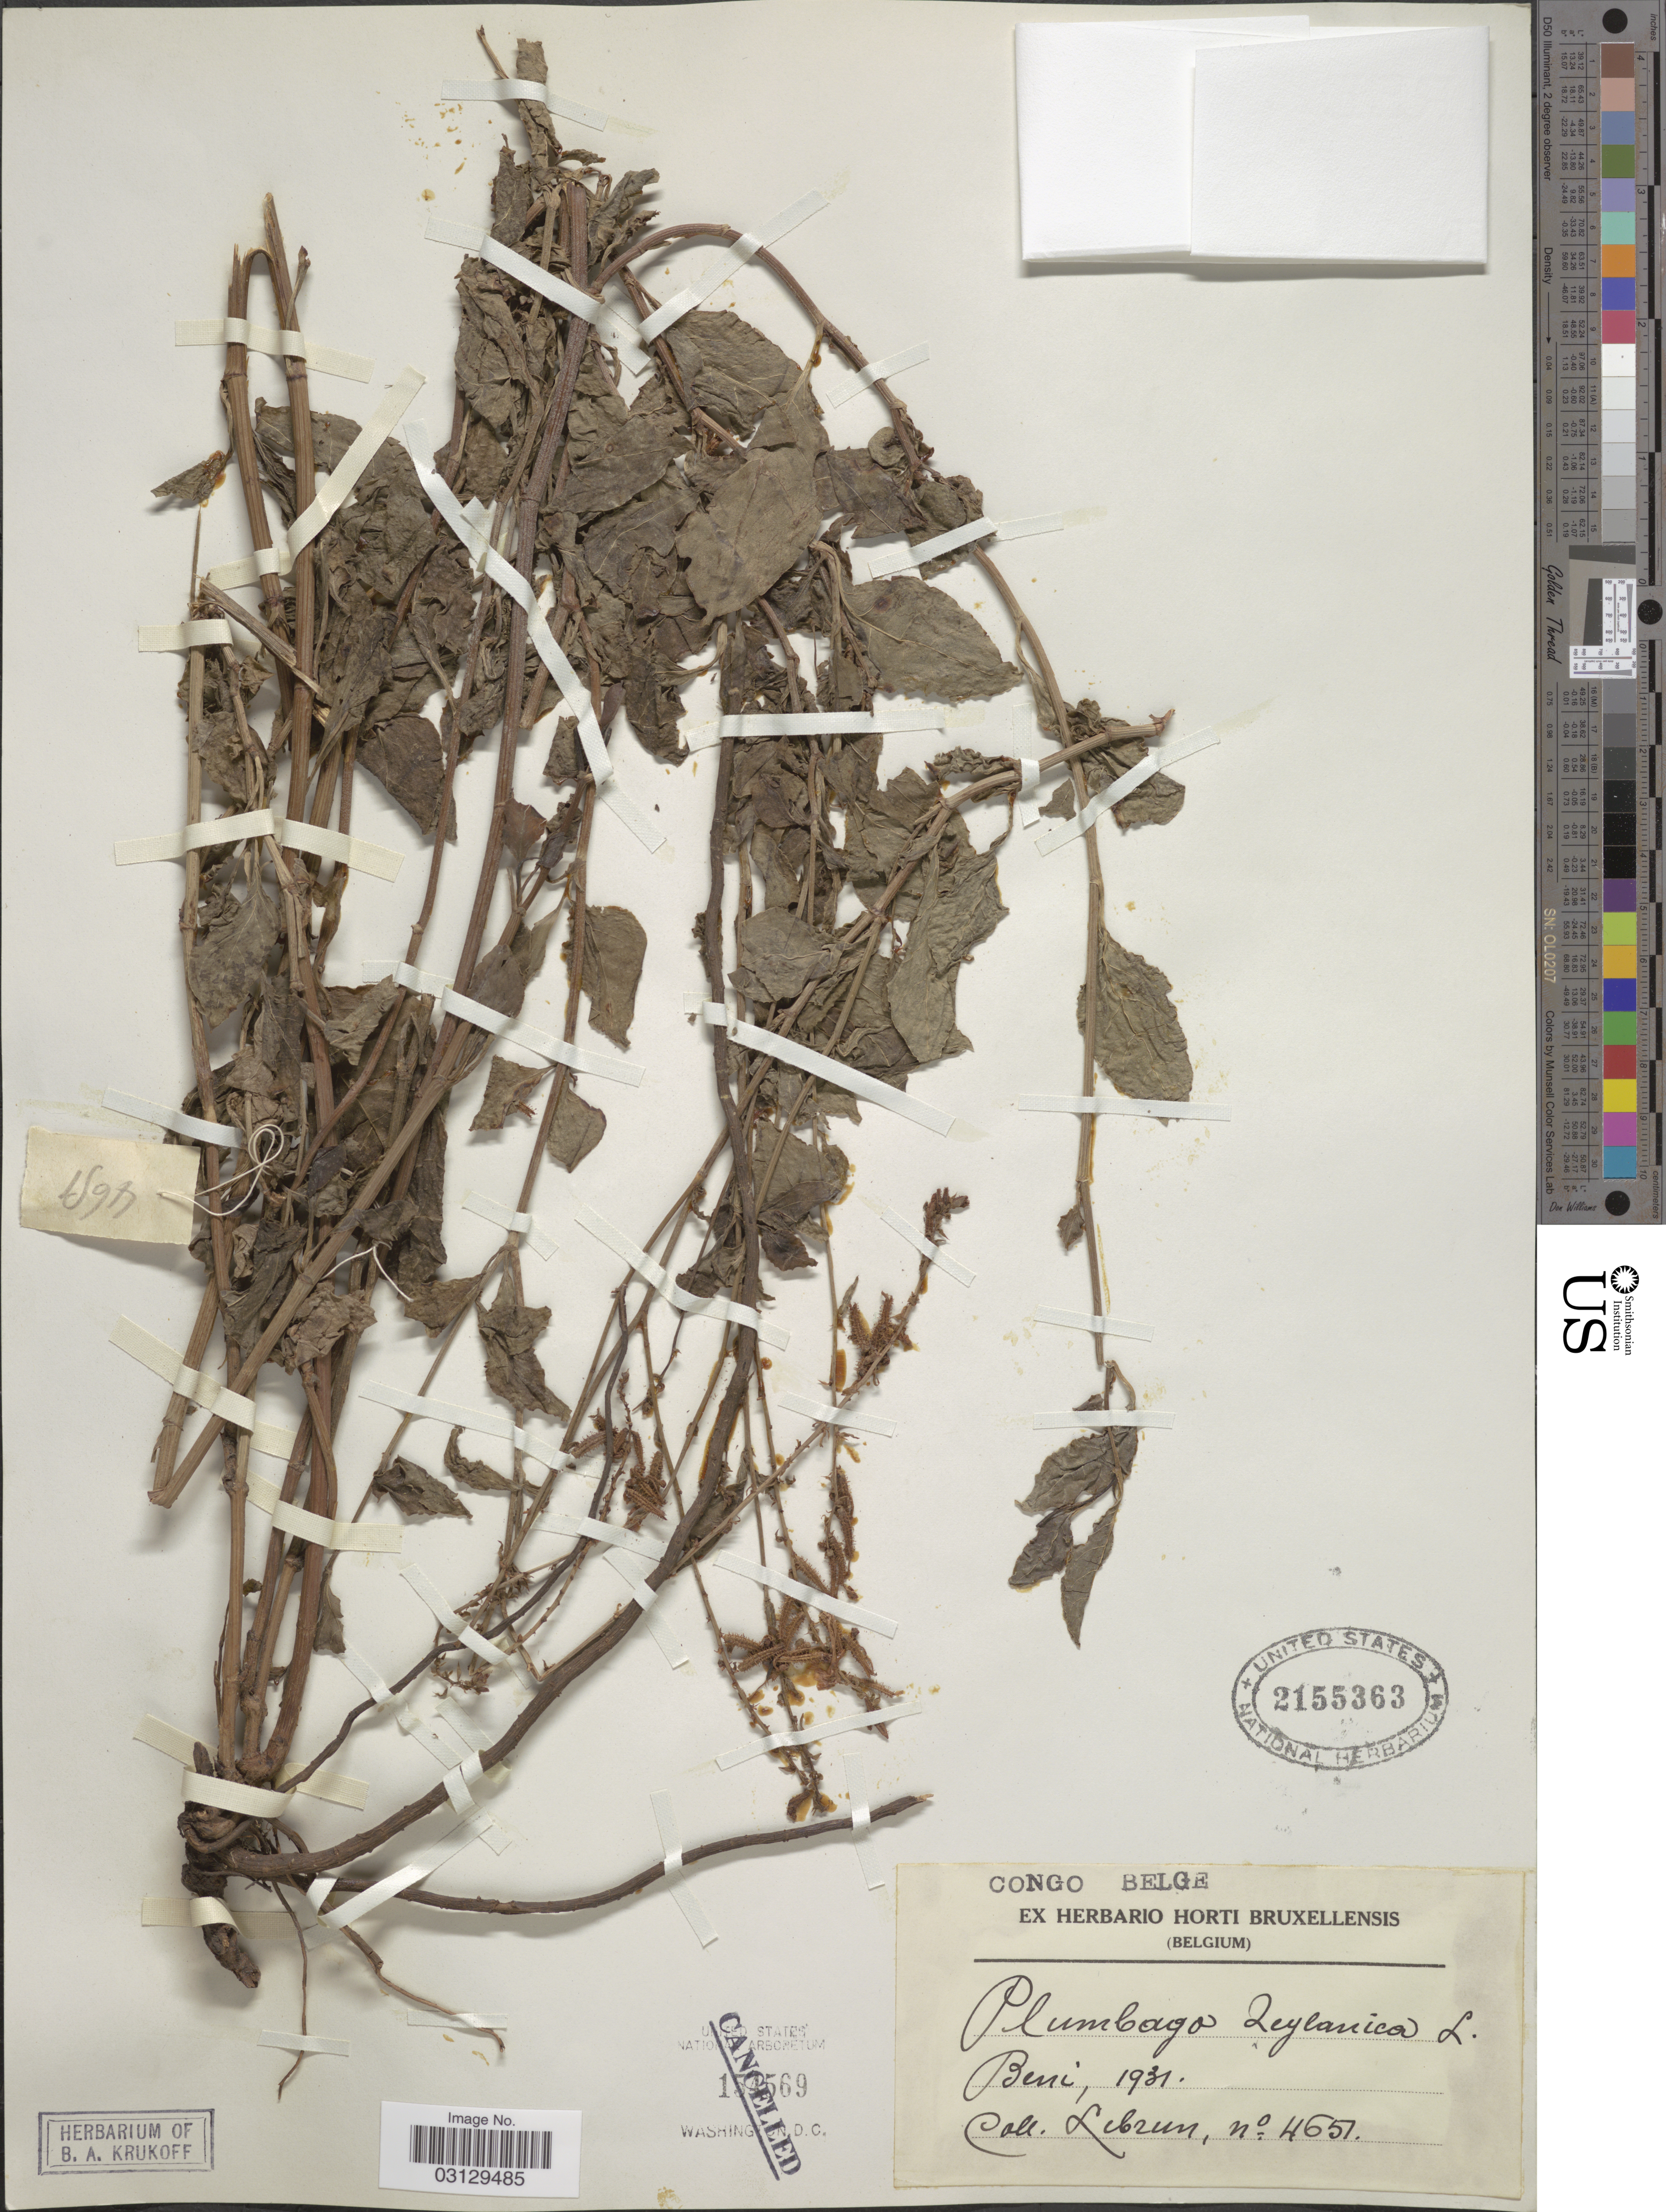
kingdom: Plantae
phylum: Tracheophyta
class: Magnoliopsida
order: Caryophyllales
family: Plumbaginaceae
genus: Plumbago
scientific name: Plumbago zeylanica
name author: L.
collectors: J.A. Lebrun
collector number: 4651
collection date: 1931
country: Congo, Democratic Republic of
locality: Congo Belge. Beni.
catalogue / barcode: US 2155363